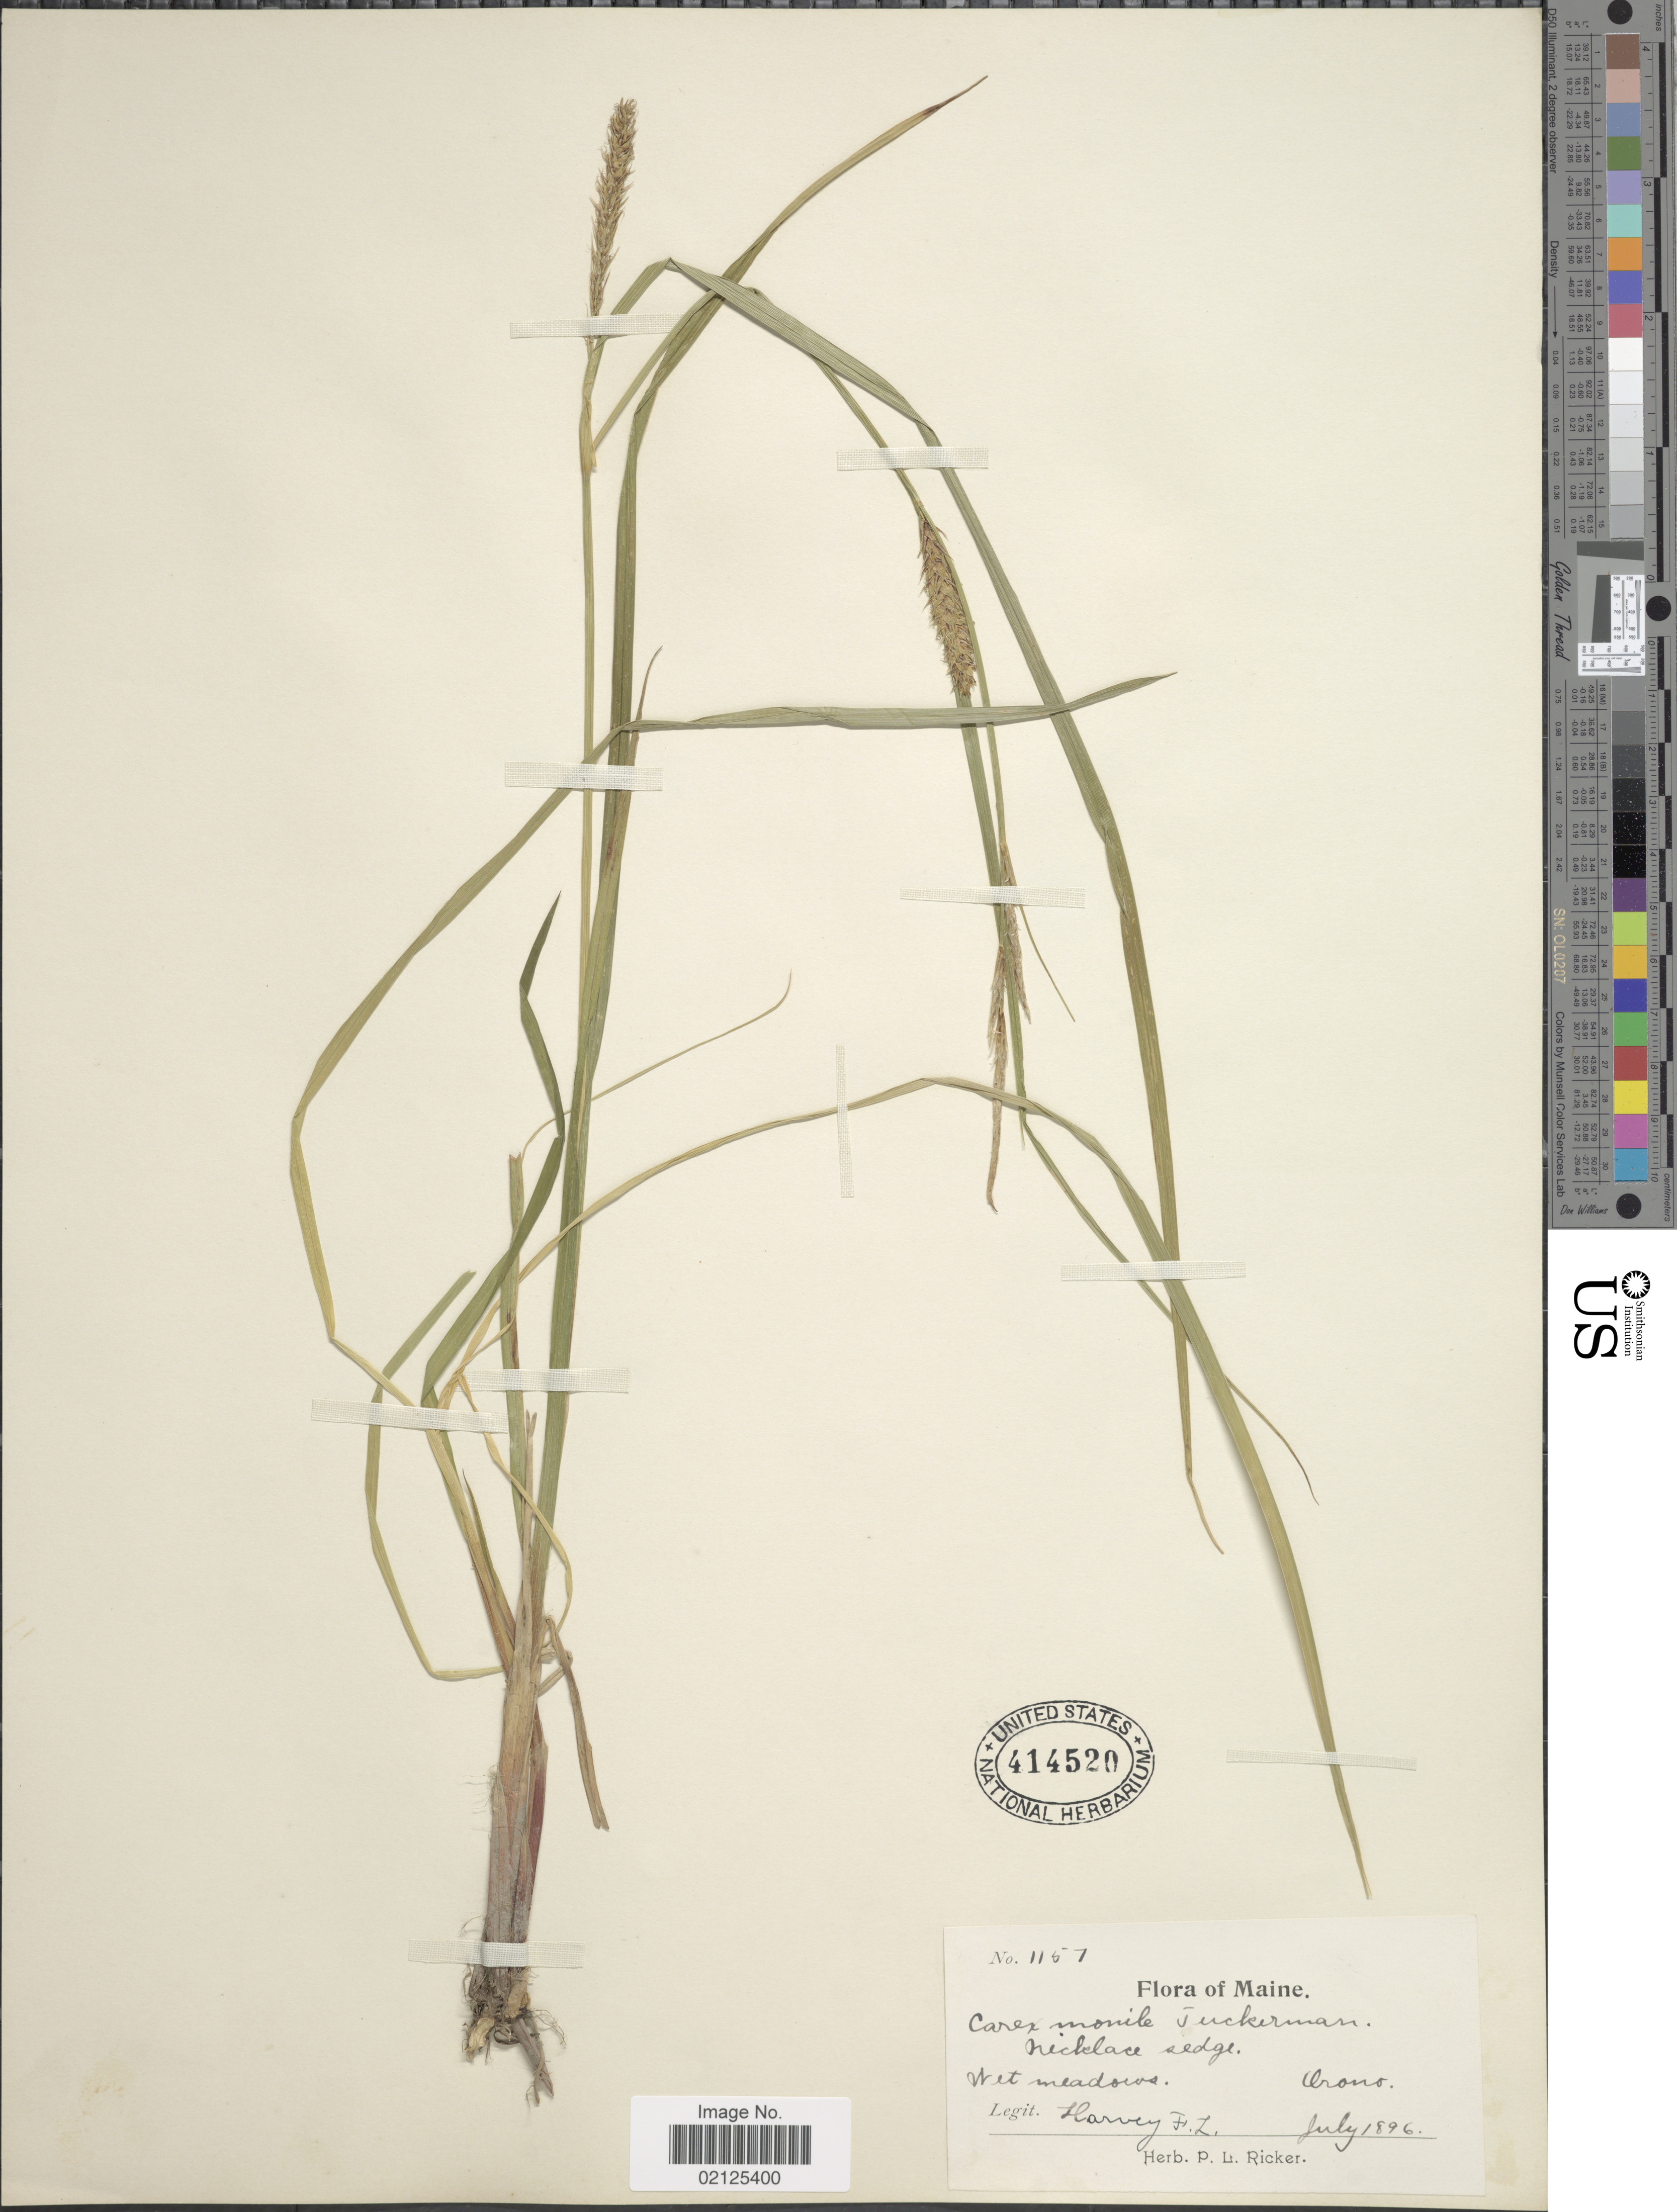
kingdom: Plantae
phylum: Tracheophyta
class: Liliopsida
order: Poales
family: Cyperaceae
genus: Carex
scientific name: Carex vesicaria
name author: L.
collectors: F. L. Harvey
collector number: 1157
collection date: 1896-07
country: United States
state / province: Maine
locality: Necklace sedge, Wet meadows, Orono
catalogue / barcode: US 414520